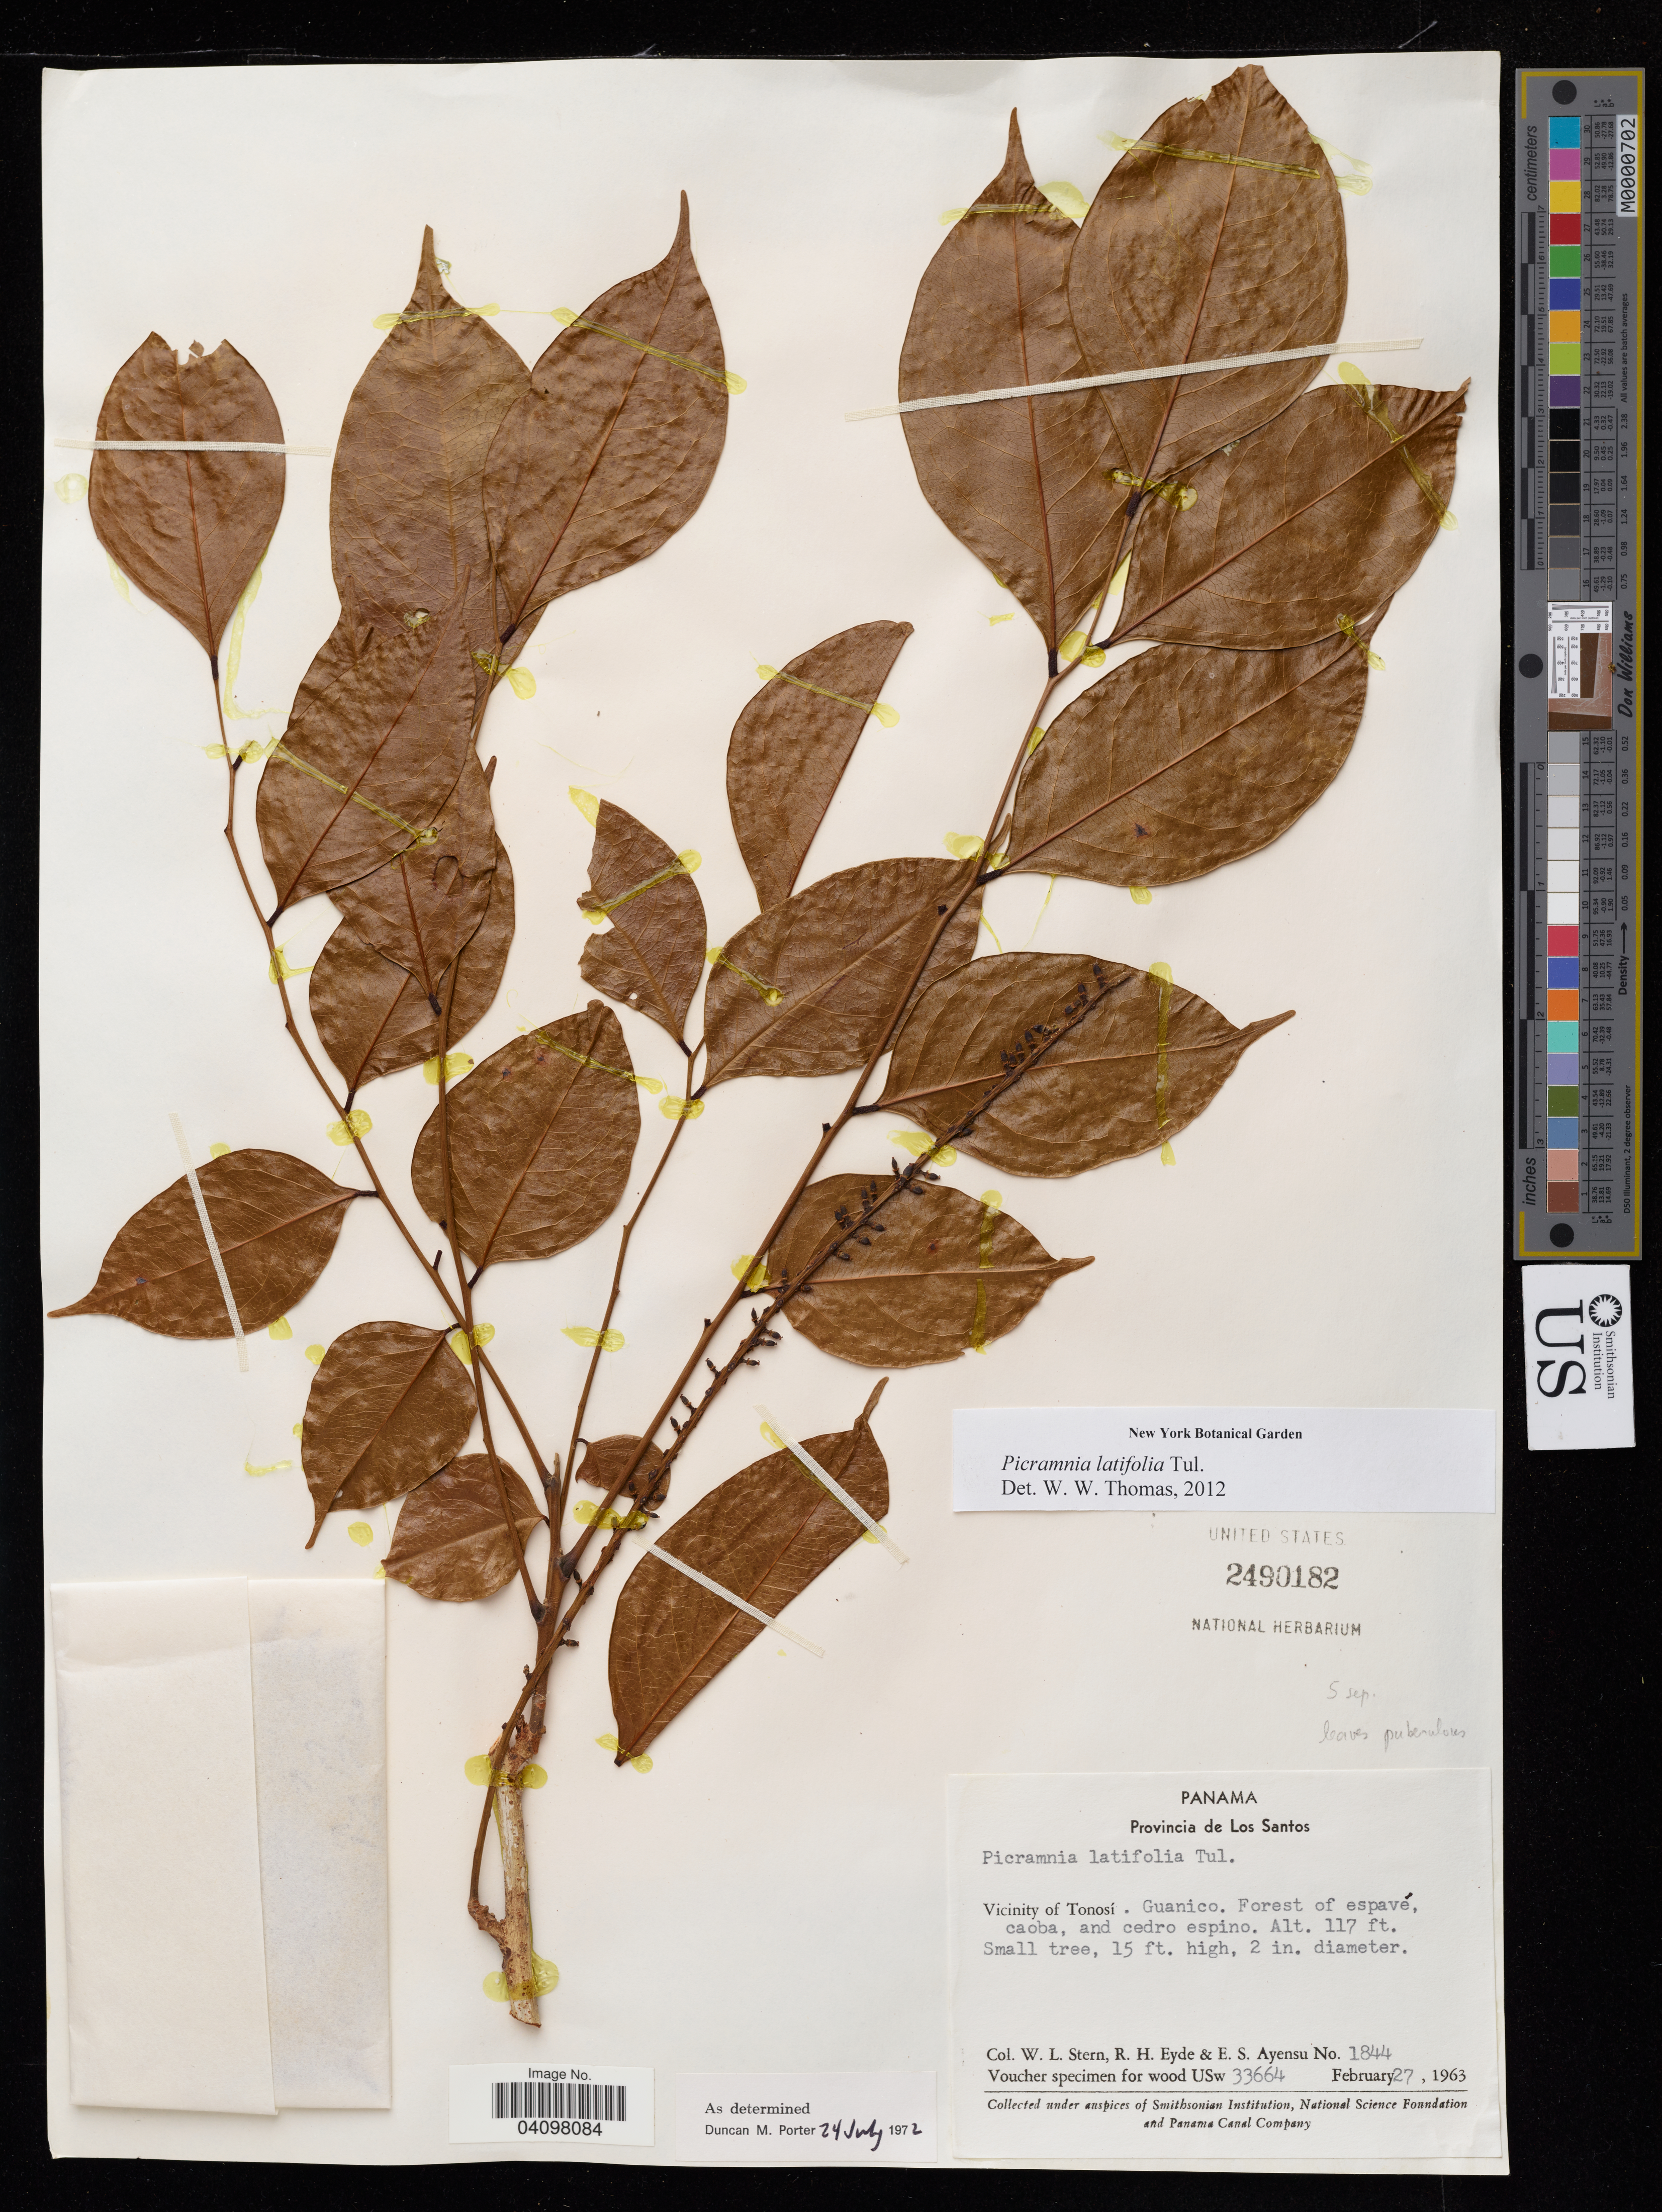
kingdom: Plantae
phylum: Tracheophyta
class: Magnoliopsida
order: Picramniales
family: Picramniaceae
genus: Picramnia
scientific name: Picramnia latifolia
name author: Tul.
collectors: W. L. Stern, R. H. Eyde & E. S. Ayensu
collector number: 1844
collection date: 1963-02-27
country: Panama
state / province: Panamá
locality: Vicinity of Tonosi. Guanico.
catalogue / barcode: US 2490182